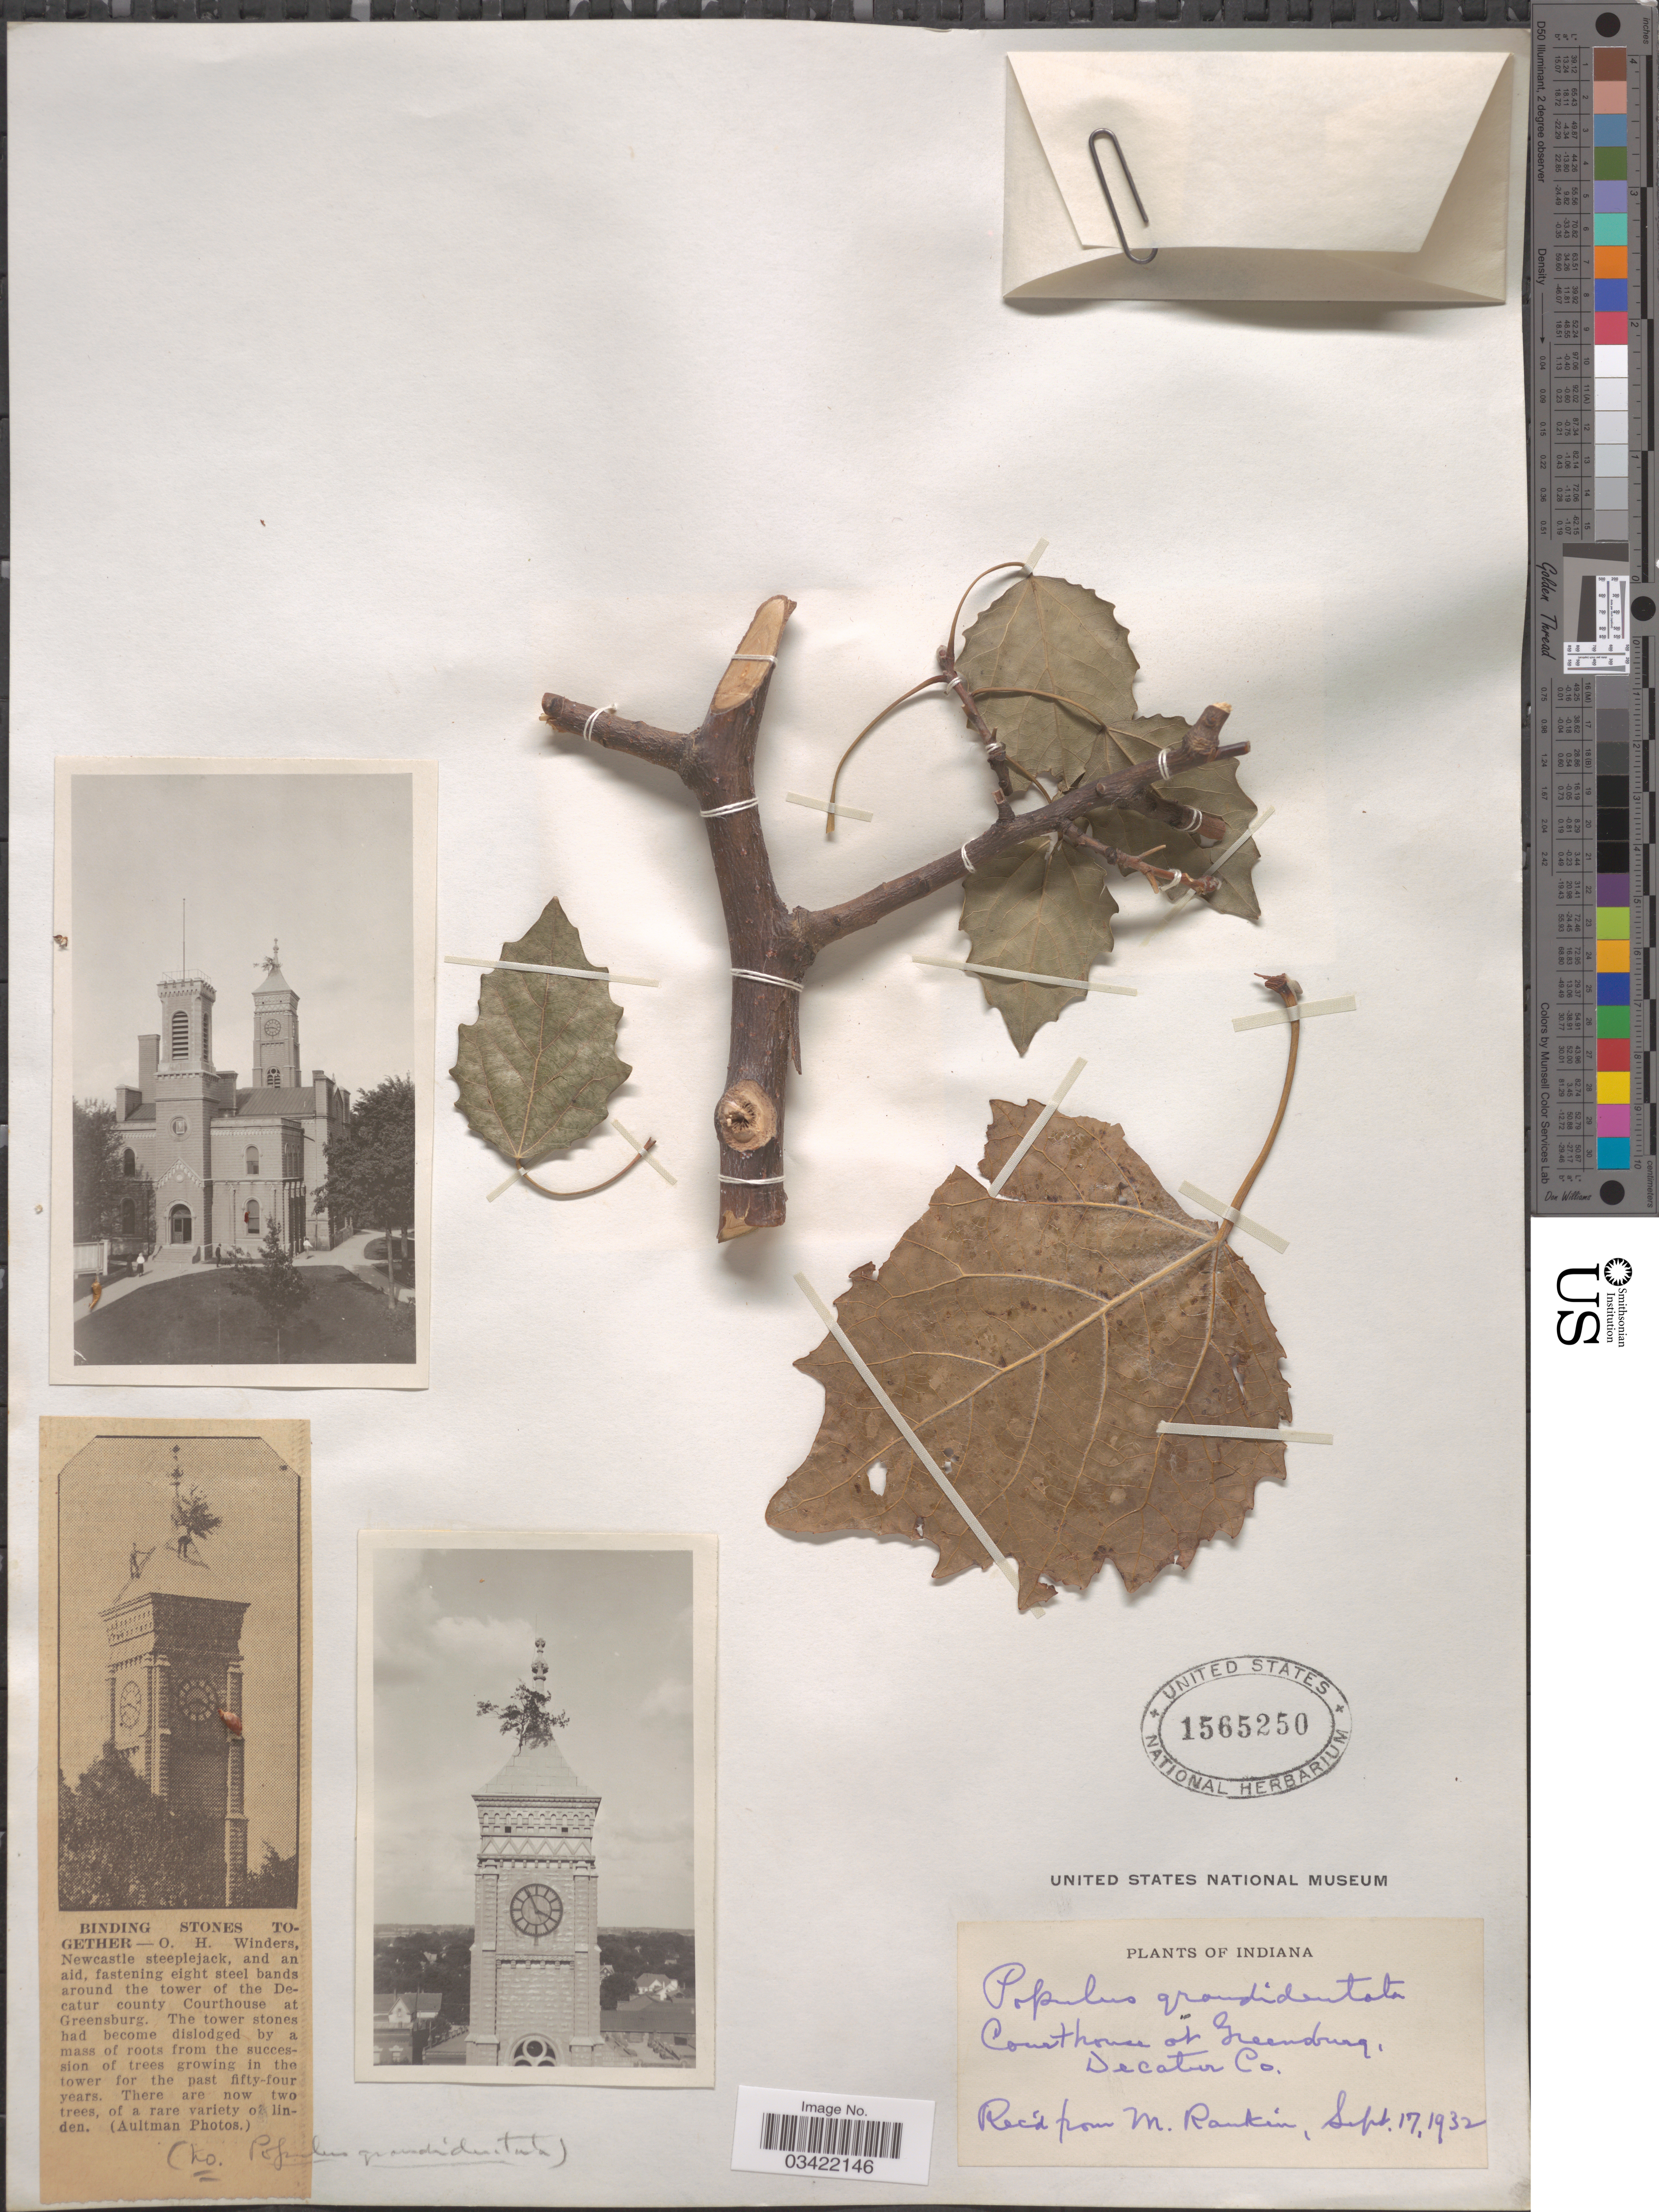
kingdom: Plantae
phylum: Tracheophyta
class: Magnoliopsida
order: Malpighiales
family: Salicaceae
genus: Populus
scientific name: Populus grandidentata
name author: Michx.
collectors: M. Rankin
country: United States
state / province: Indiana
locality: Courthouse at Greensburg, Decatur Co.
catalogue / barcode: US 1565250